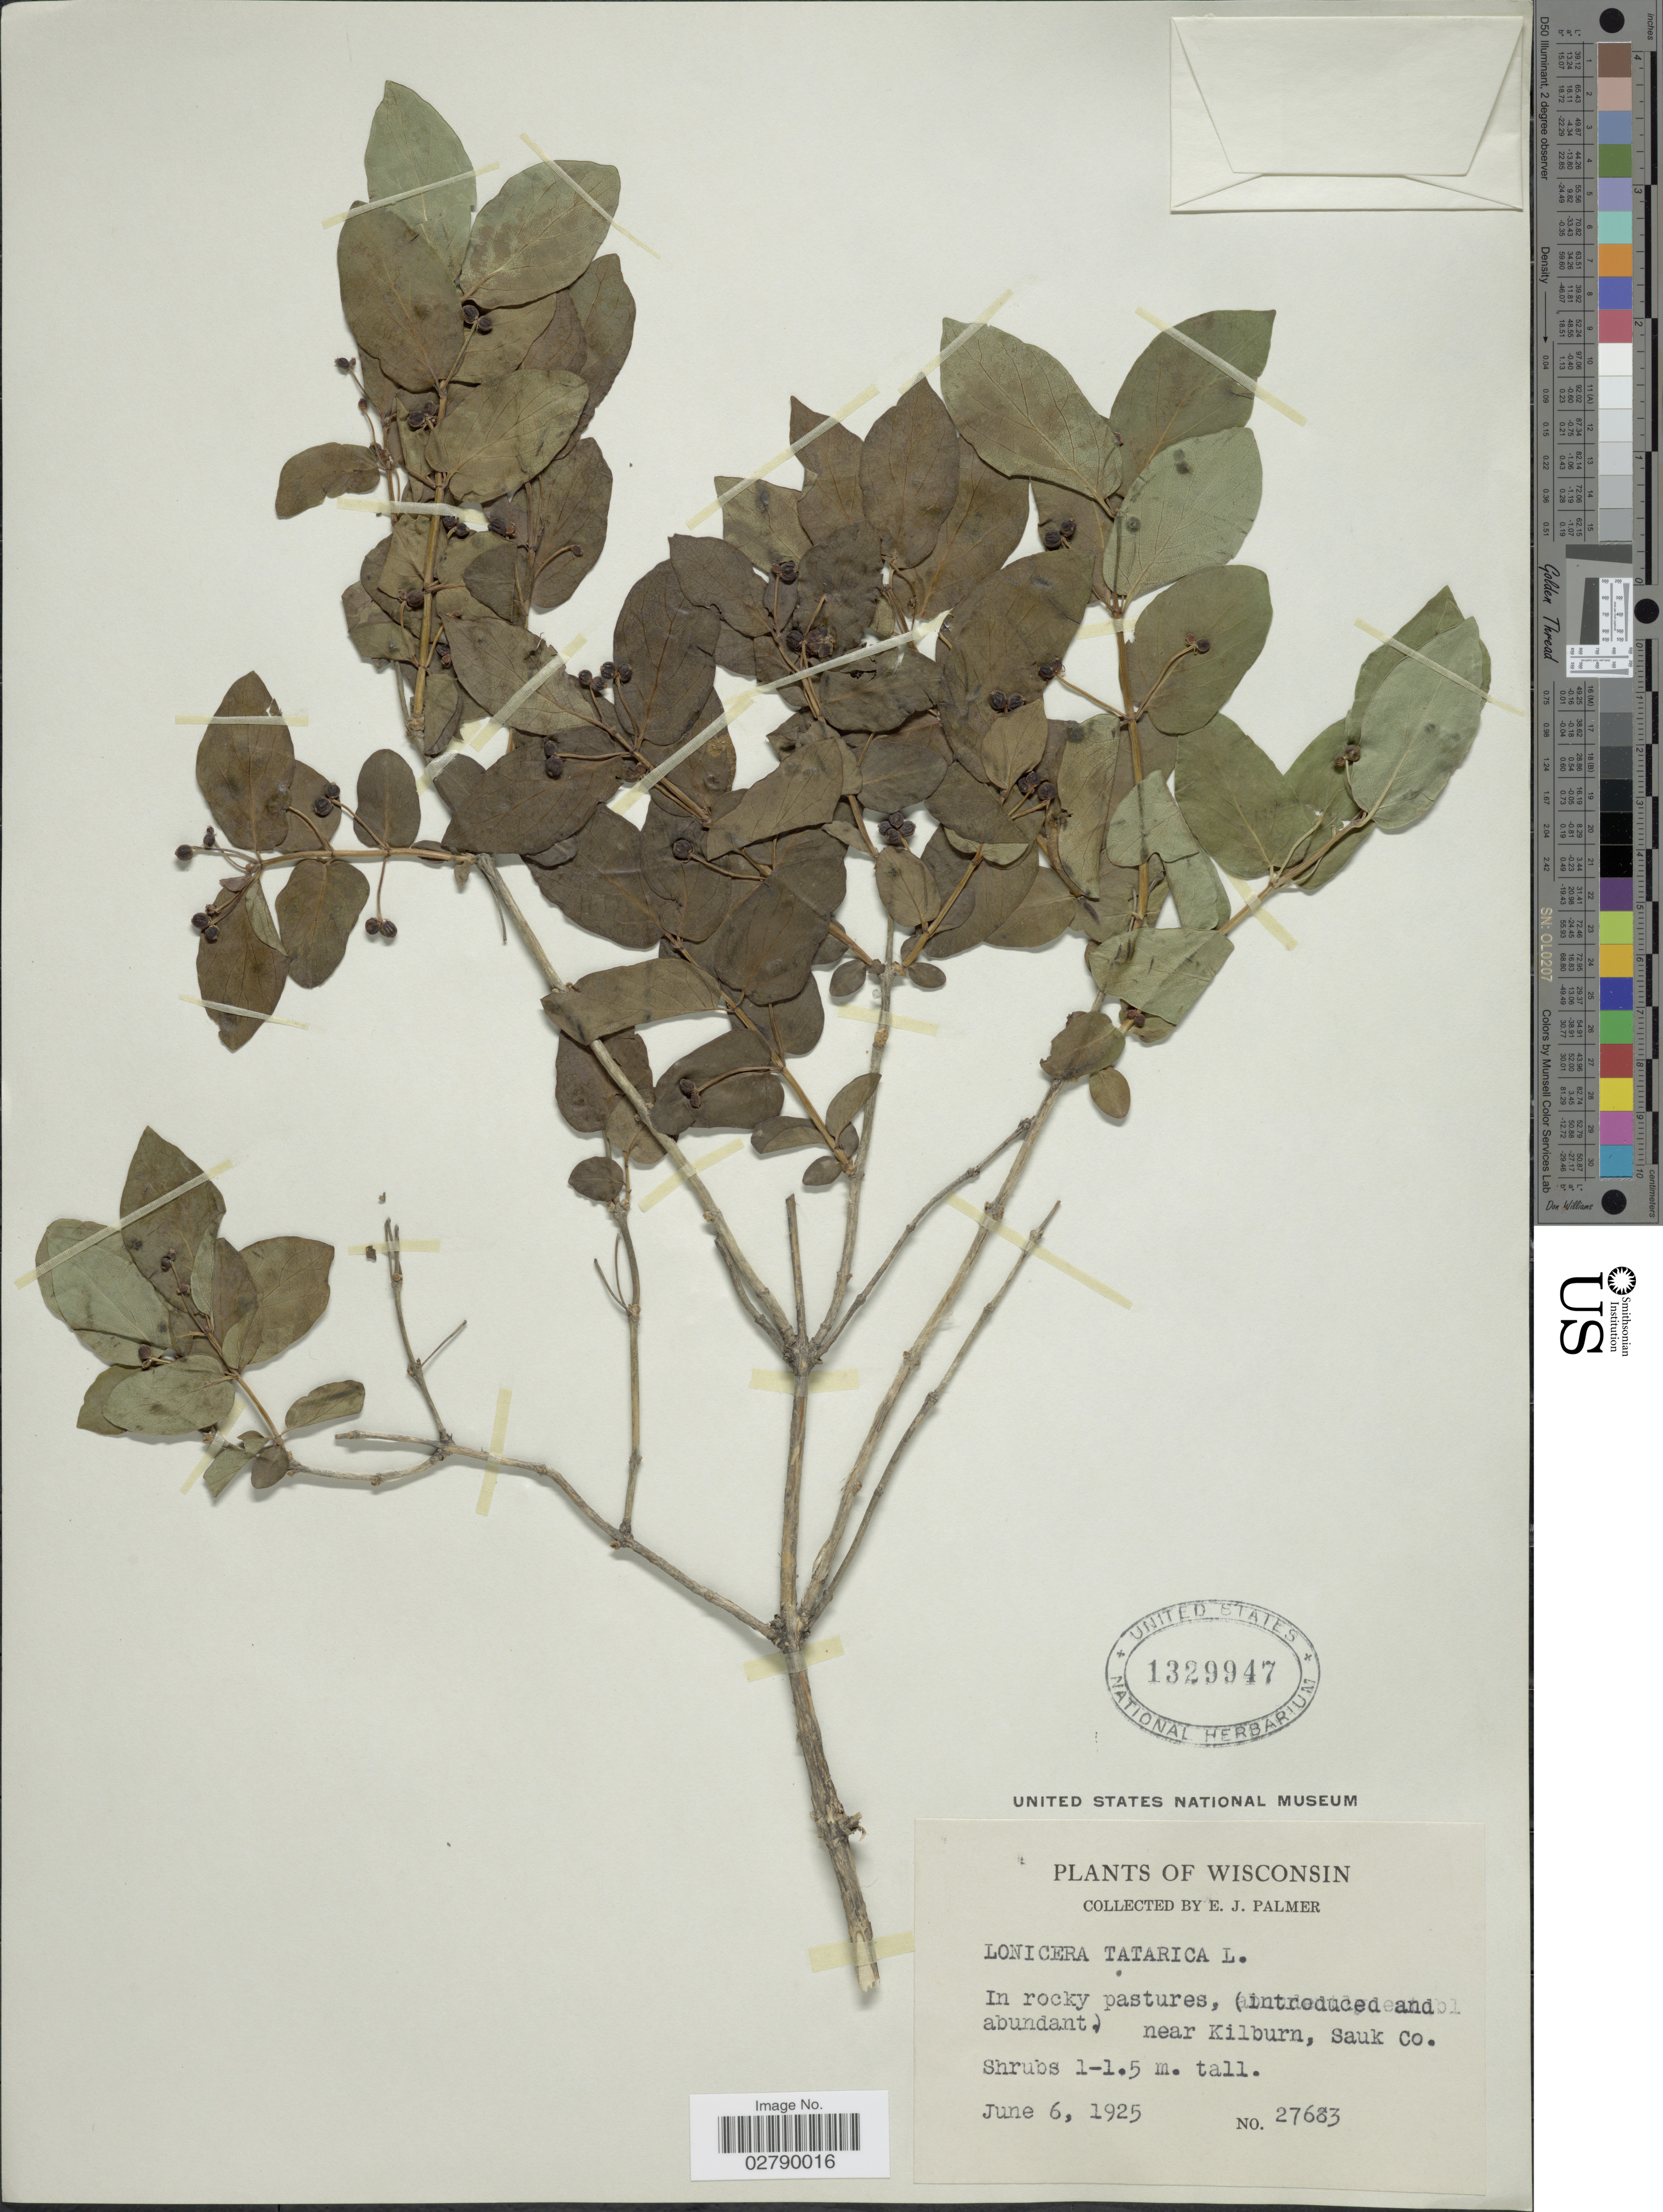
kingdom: Plantae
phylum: Tracheophyta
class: Magnoliopsida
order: Dipsacales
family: Caprifoliaceae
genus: Lonicera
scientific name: Lonicera tatarica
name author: L.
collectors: E. J. Palmer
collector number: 27683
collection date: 1925-06-06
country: United States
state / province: Wisconsin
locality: Near Killburn, Sauk Co.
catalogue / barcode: US 1329947